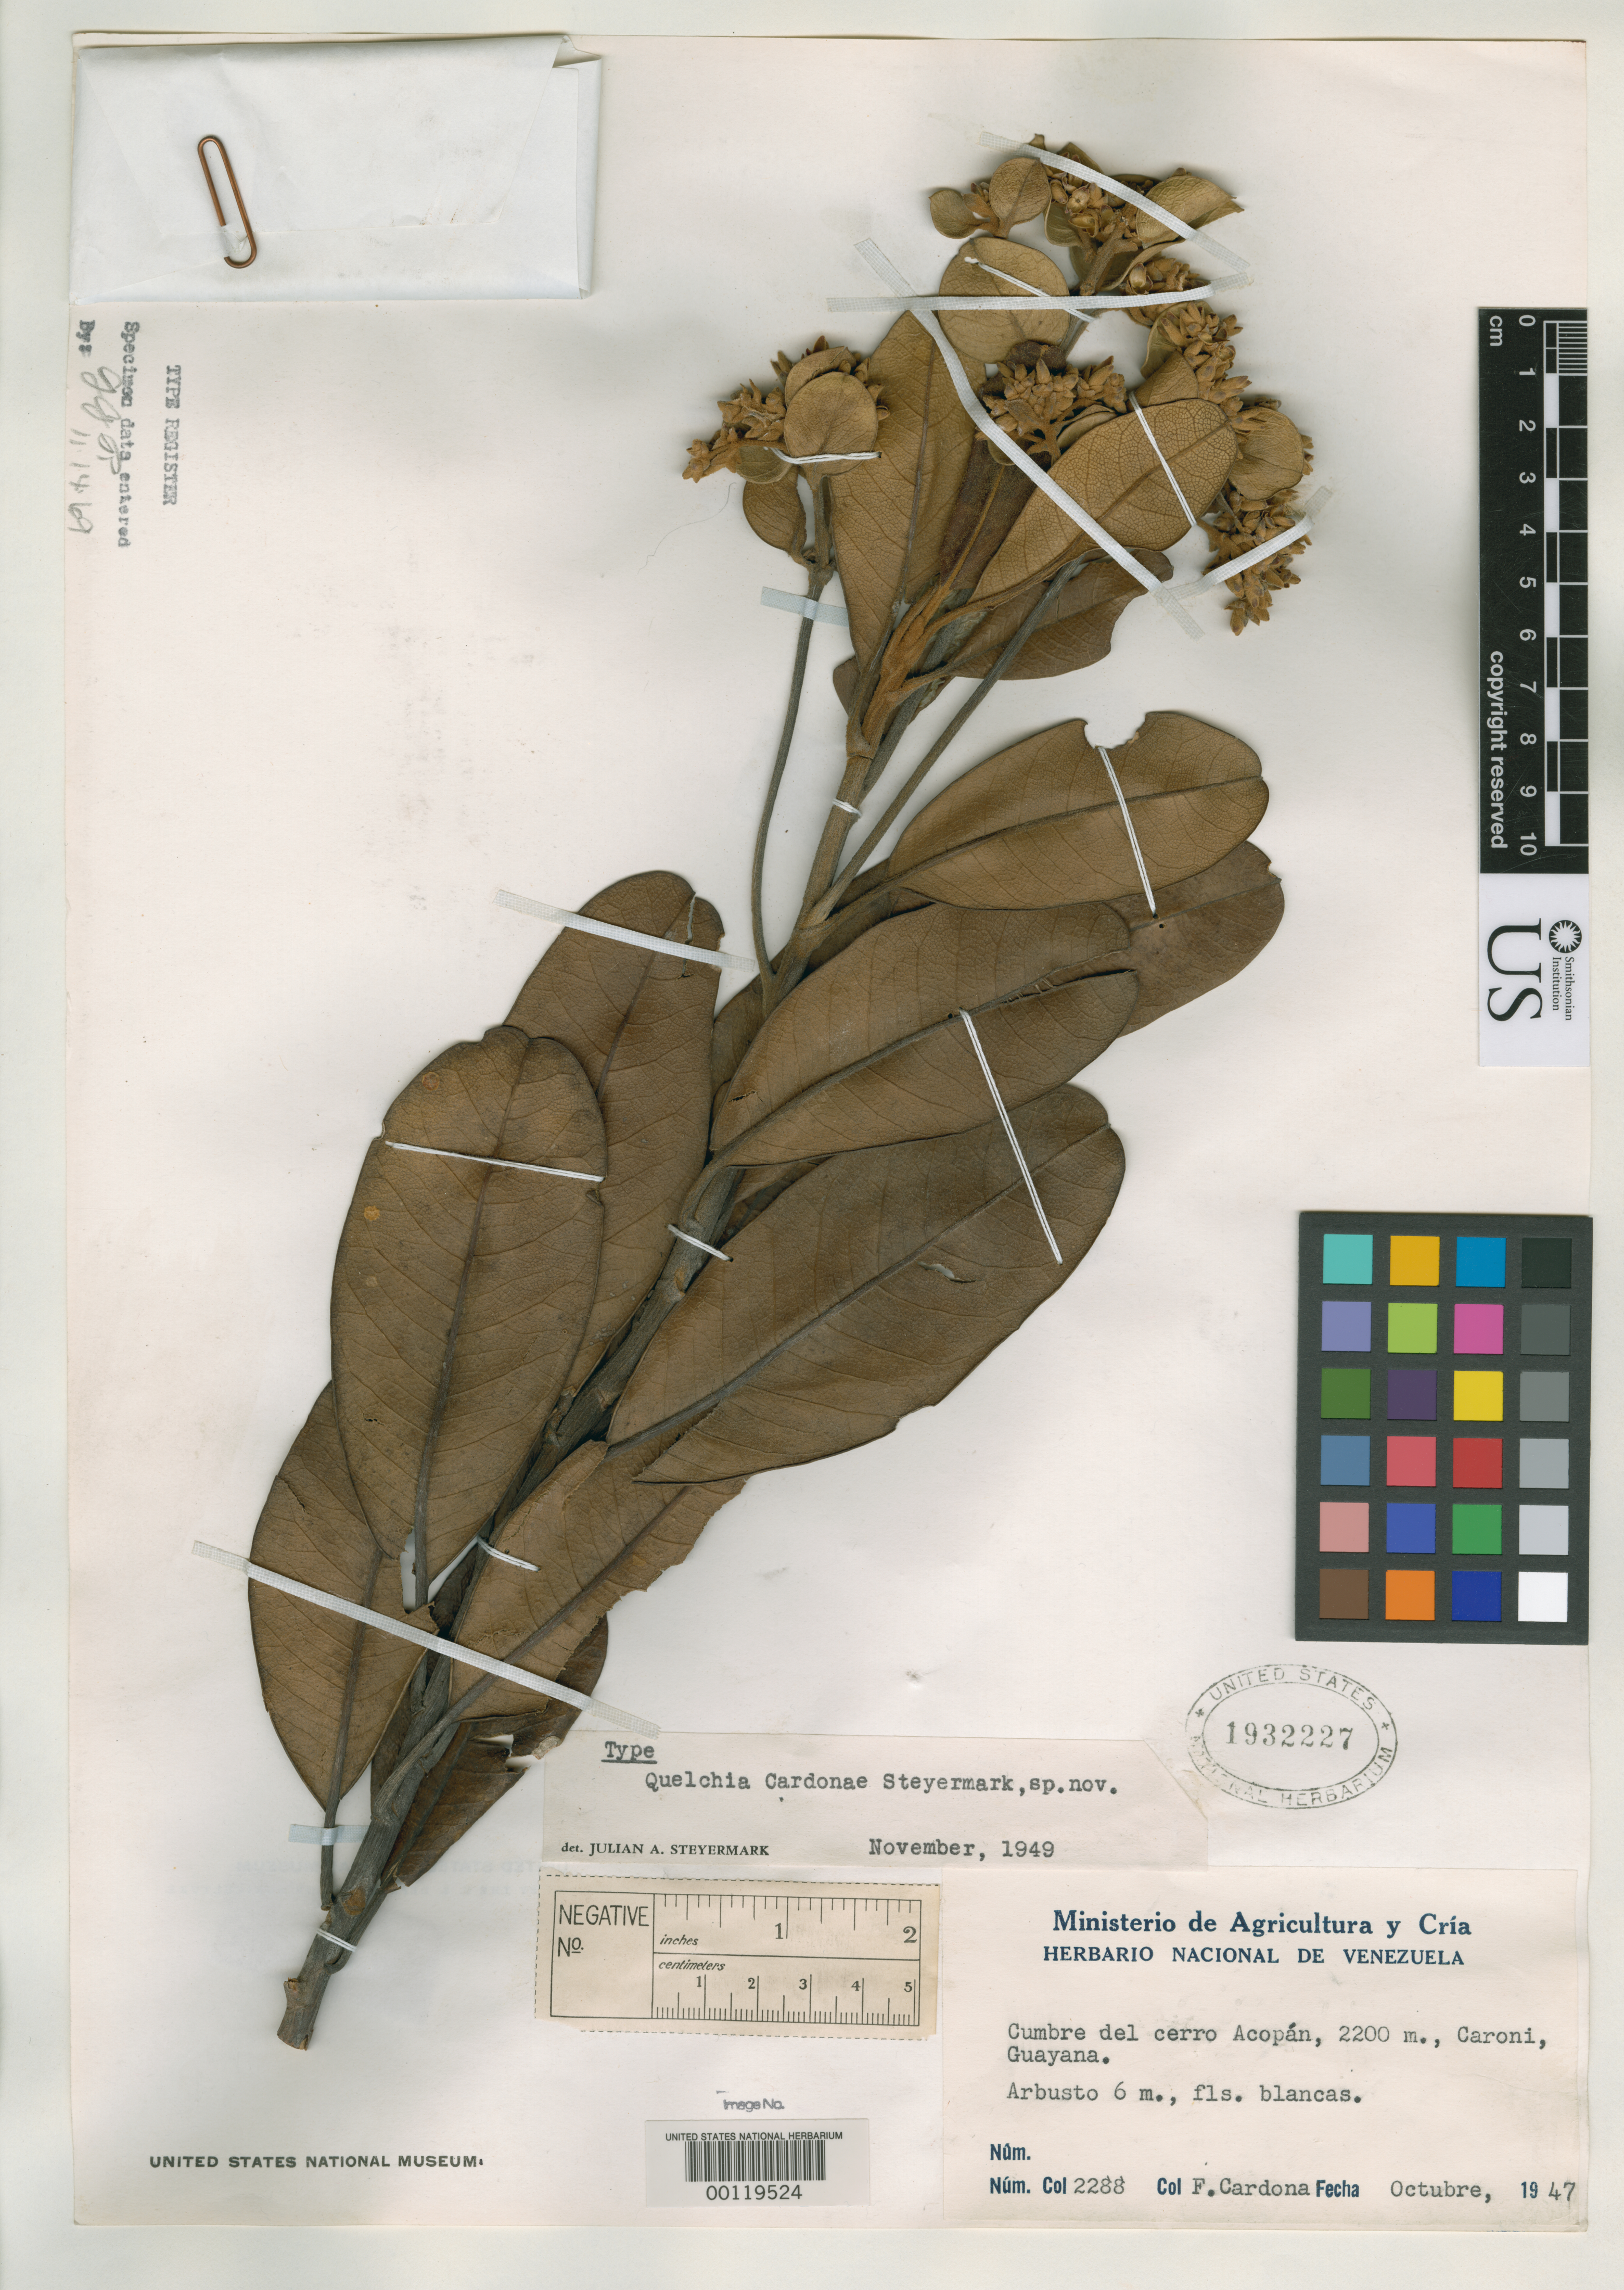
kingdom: Plantae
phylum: Tracheophyta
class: Magnoliopsida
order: Asterales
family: Asteraceae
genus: Quelchia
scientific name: Quelchia cardonae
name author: Steyerm.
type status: Holotype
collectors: F. Cardona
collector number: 2288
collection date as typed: Oct 1947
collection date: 1947-10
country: Venezuela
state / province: Bolivar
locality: Cumbre del Cerro Acopan, Rio Caroni, Guayana.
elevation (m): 2200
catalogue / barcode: US 1932227